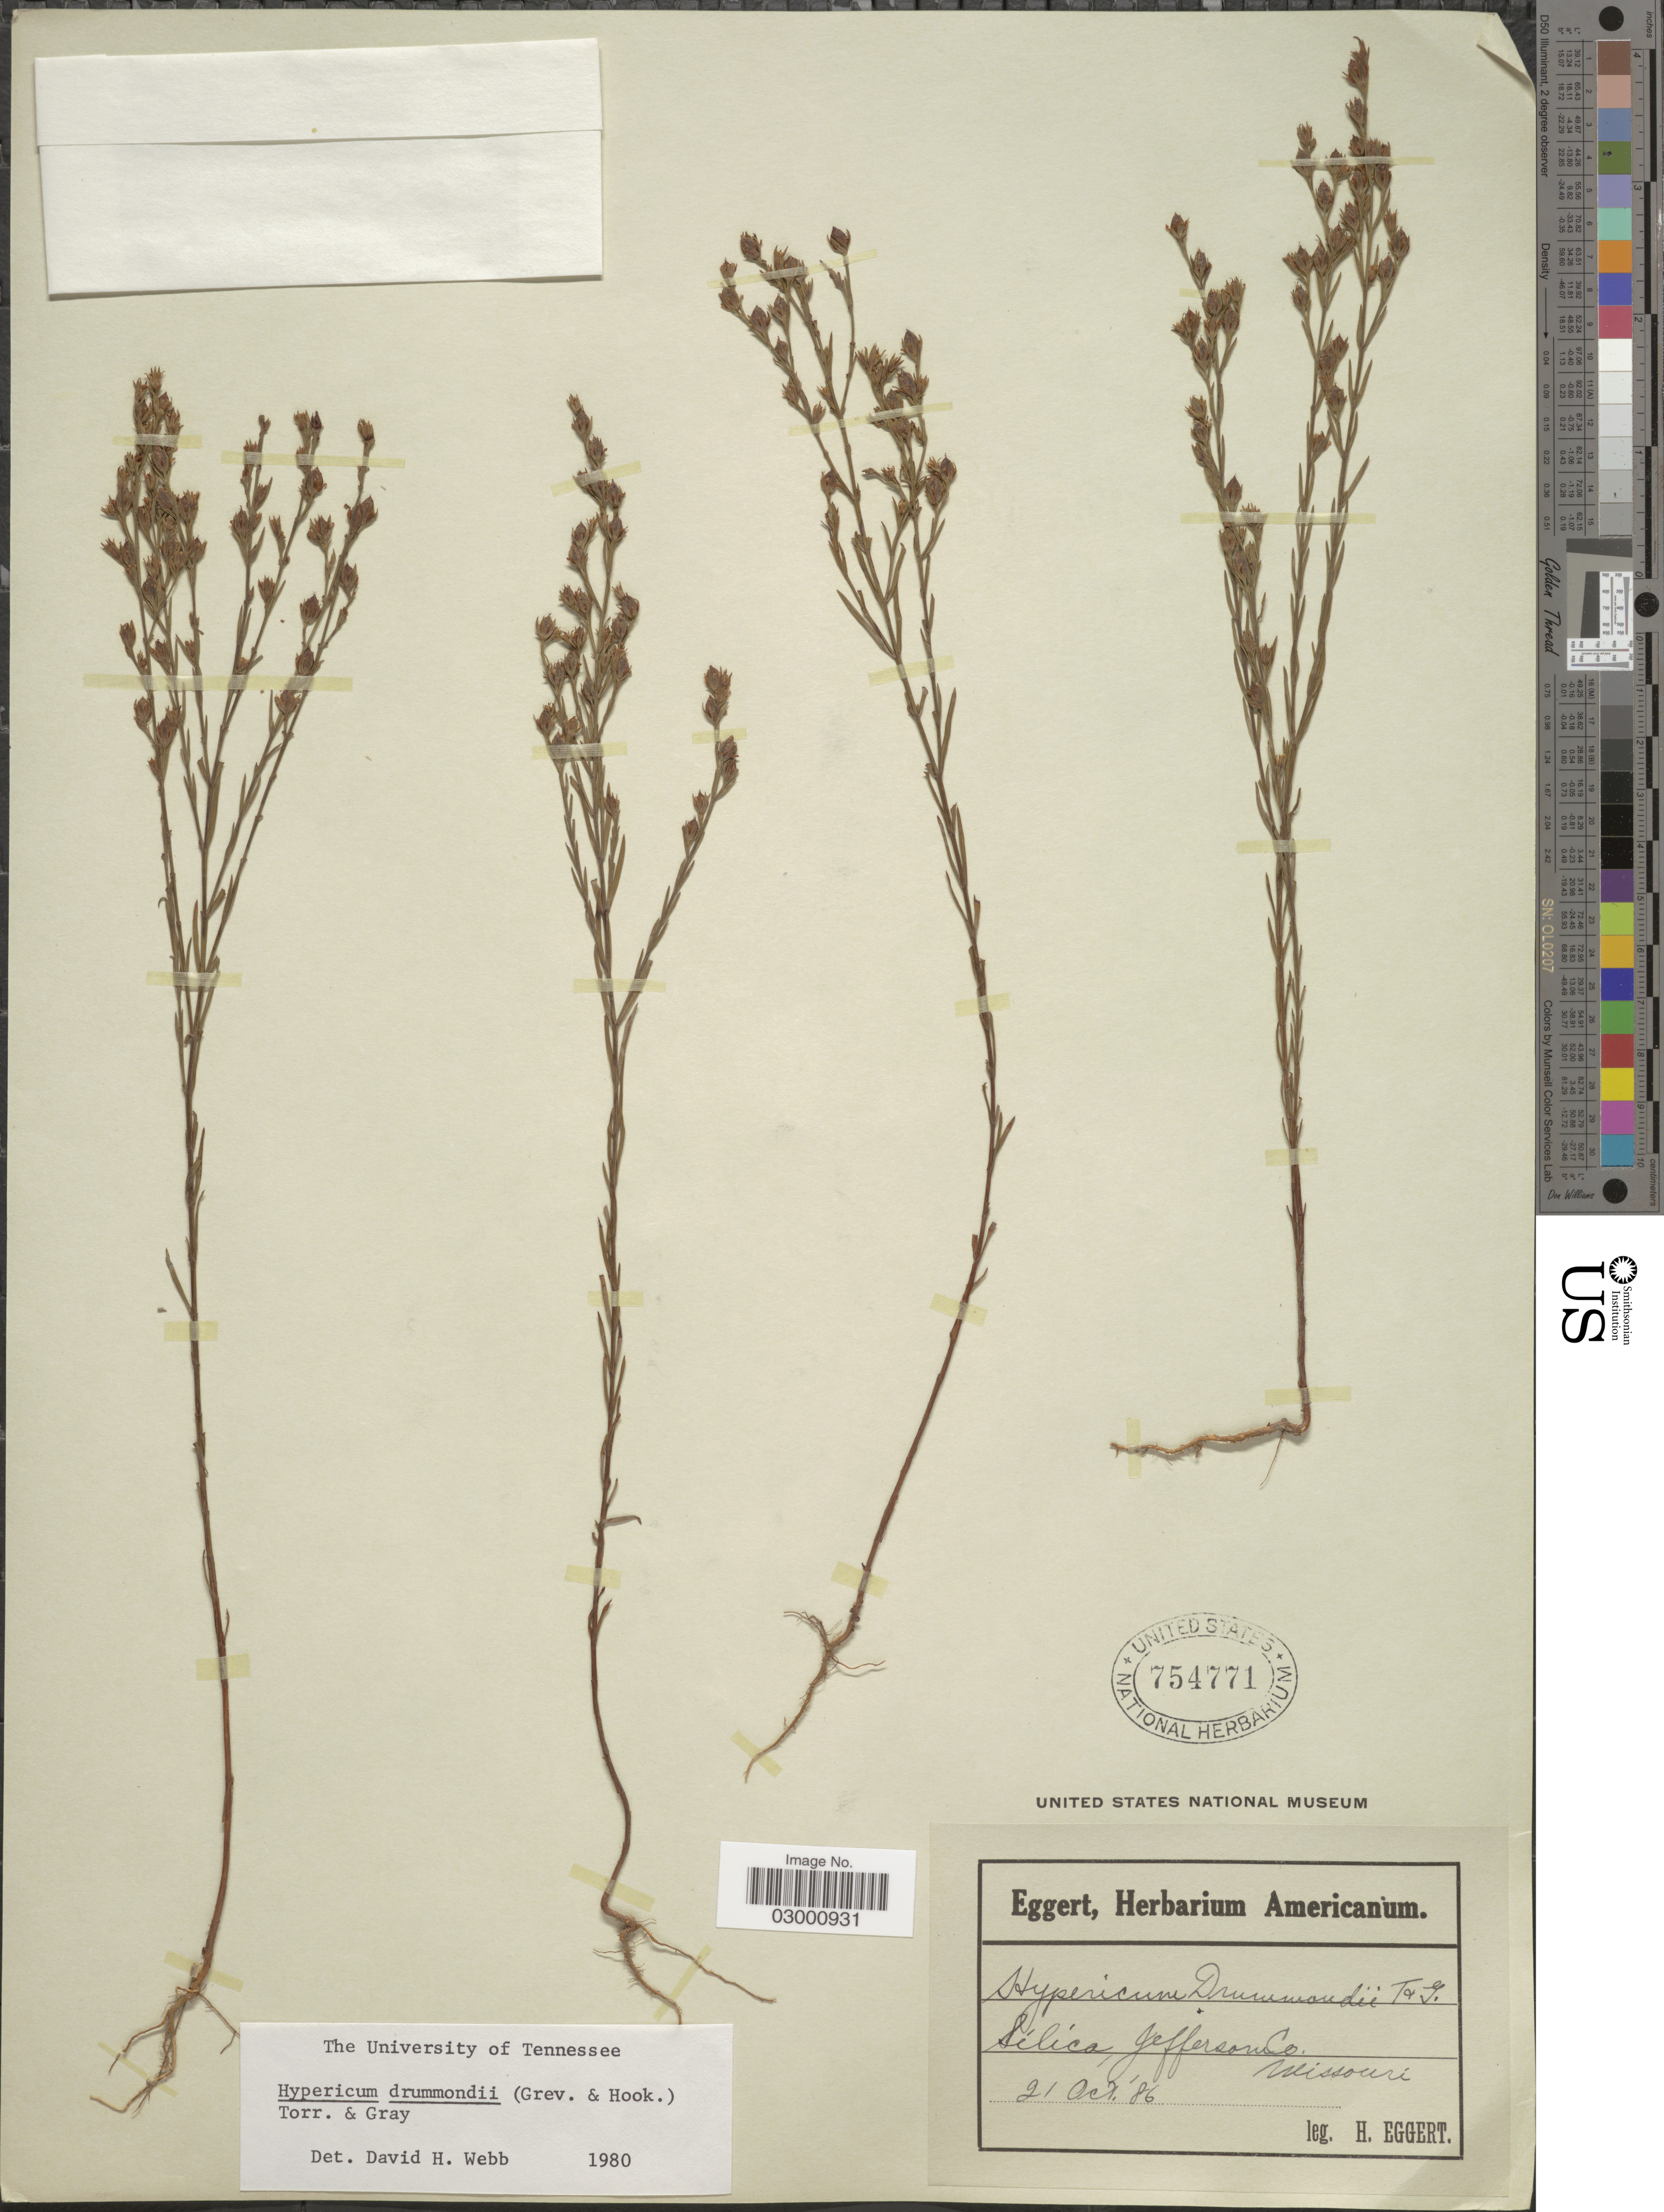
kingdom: Plantae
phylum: Tracheophyta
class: Magnoliopsida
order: Malpighiales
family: Hypericaceae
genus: Hypericum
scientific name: Hypericum drummondii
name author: (Grev. & Hook.) Torr. & A. Gray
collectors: H. Eggert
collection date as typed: Transcribed d/m/y: 21/10/86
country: United States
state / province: Missouri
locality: Silica, Jefferson Co.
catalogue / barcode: US 754771